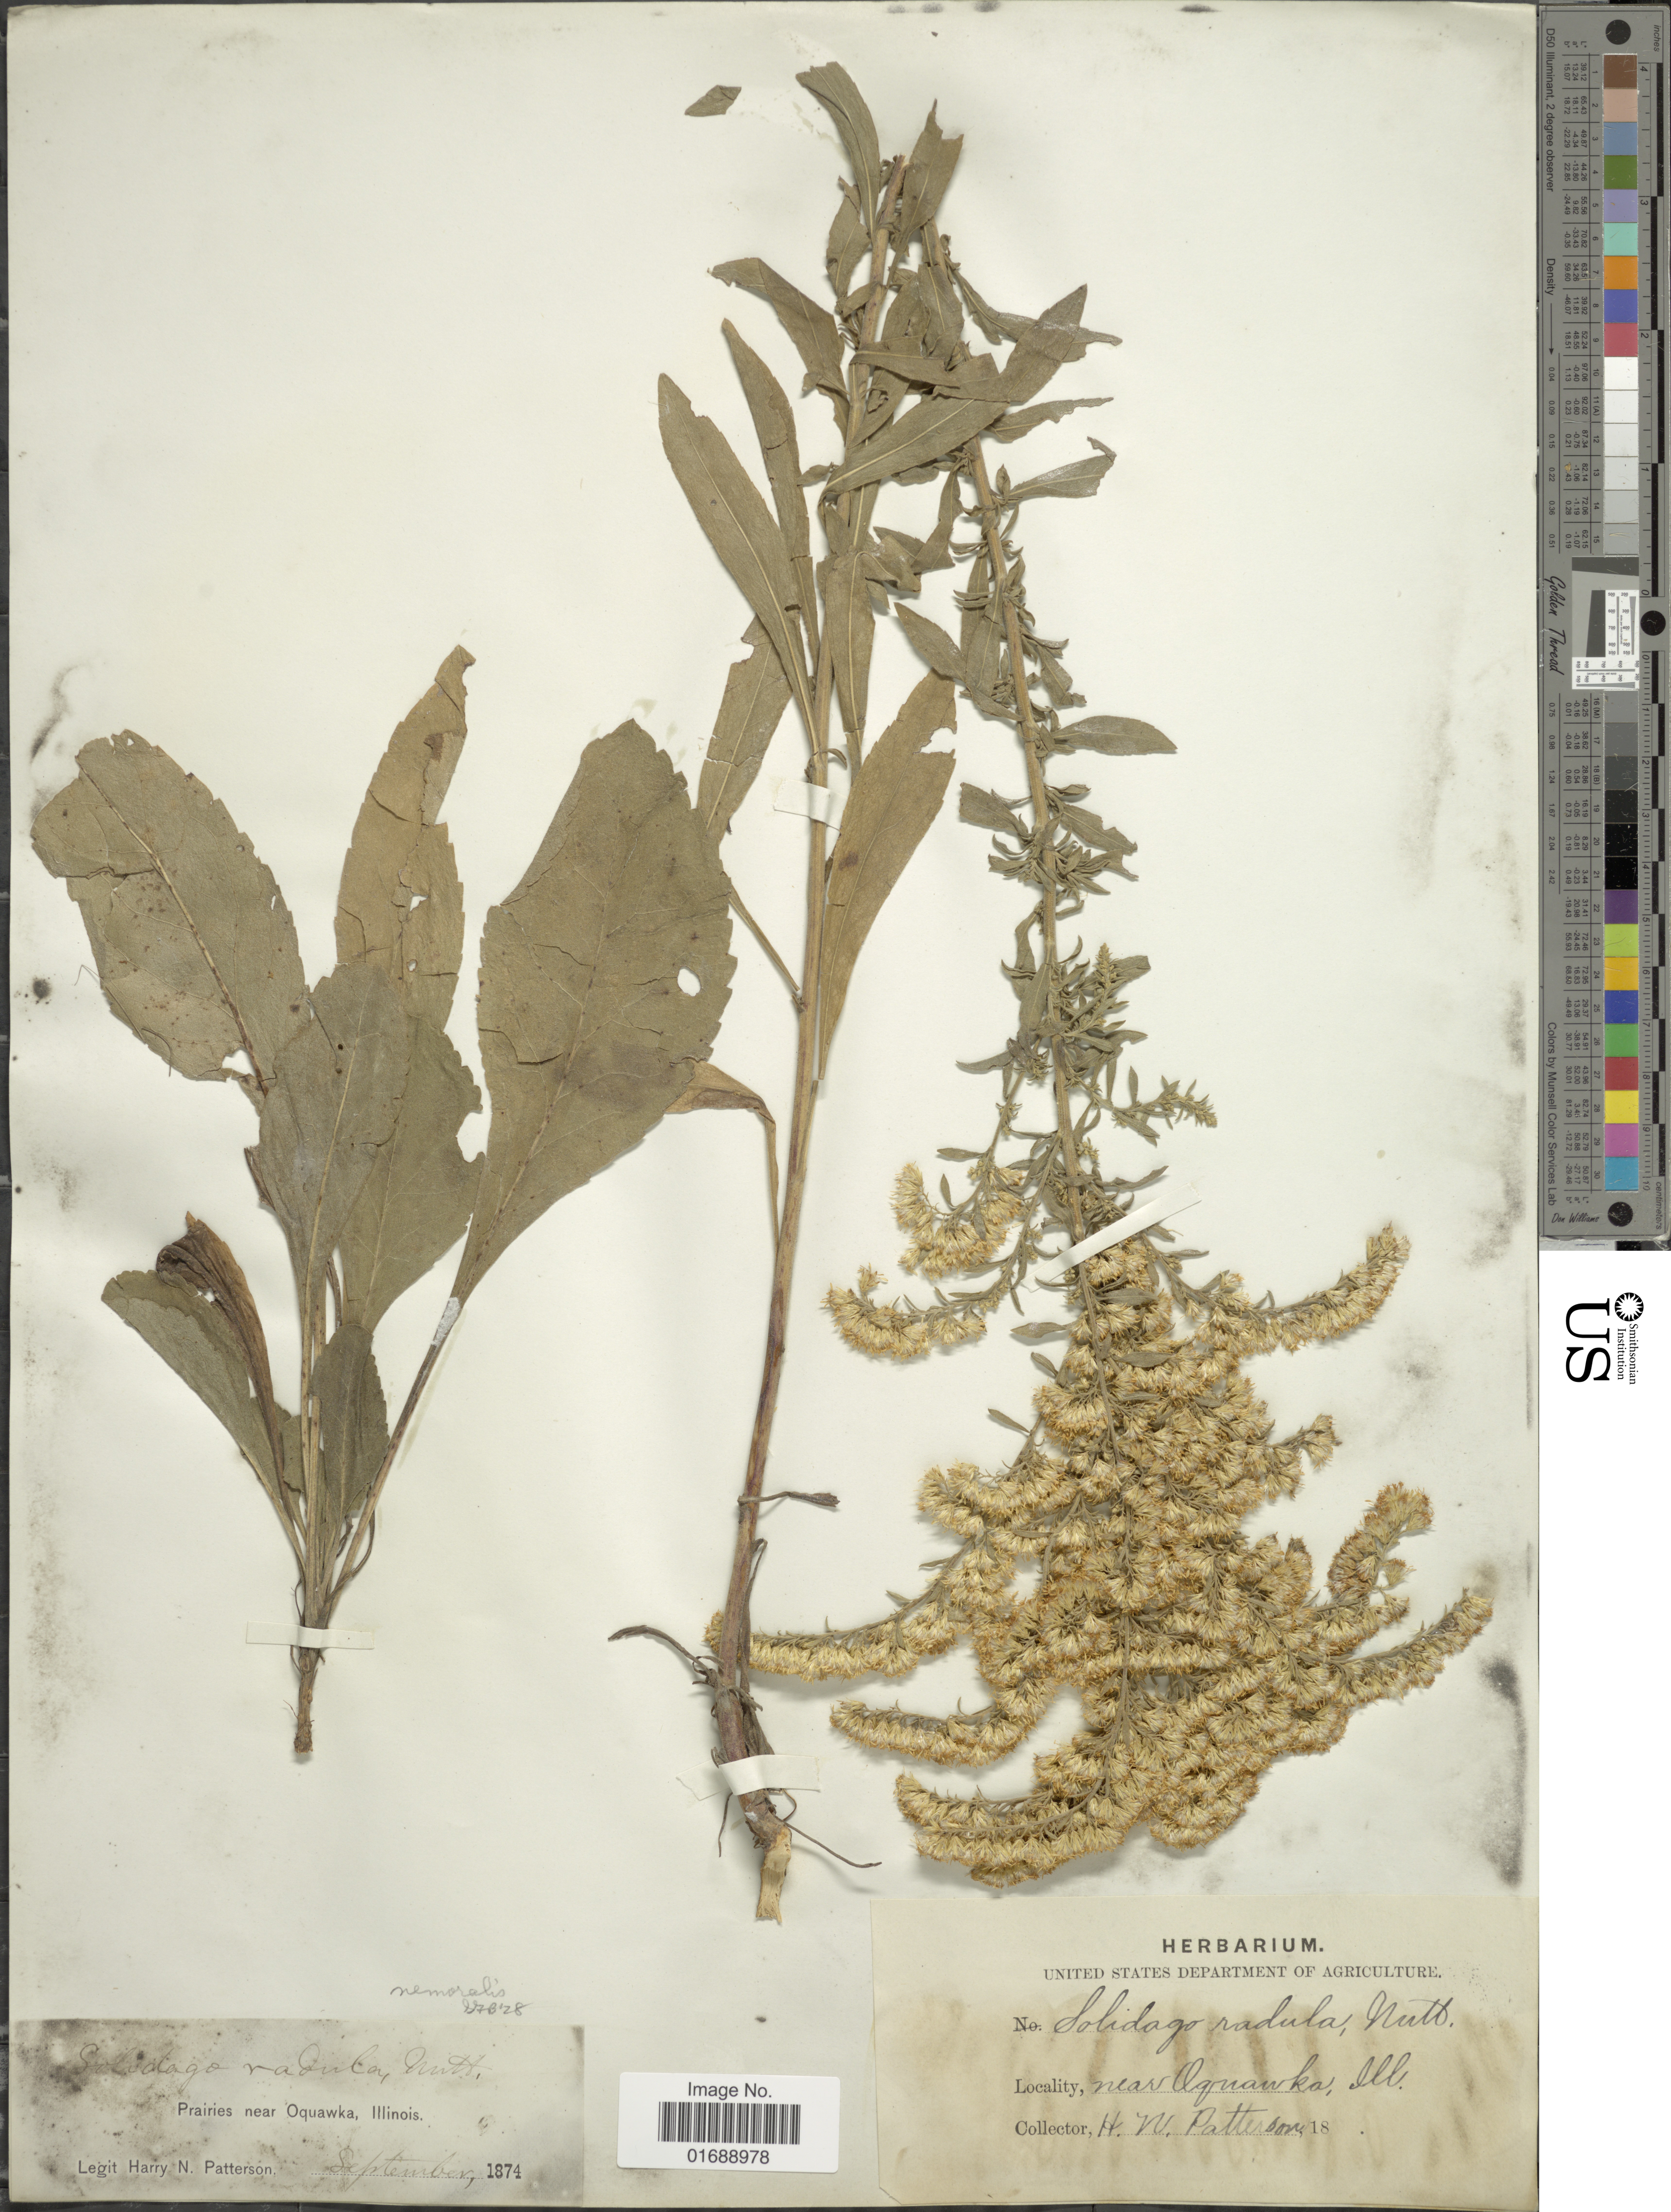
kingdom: Plantae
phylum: Tracheophyta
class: Magnoliopsida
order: Asterales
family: Asteraceae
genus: Solidago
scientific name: Solidago nemoralis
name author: Aiton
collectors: H. N. Patterson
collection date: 1874-09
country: United States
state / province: Illinois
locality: Prairies near Oquawka, Ill.